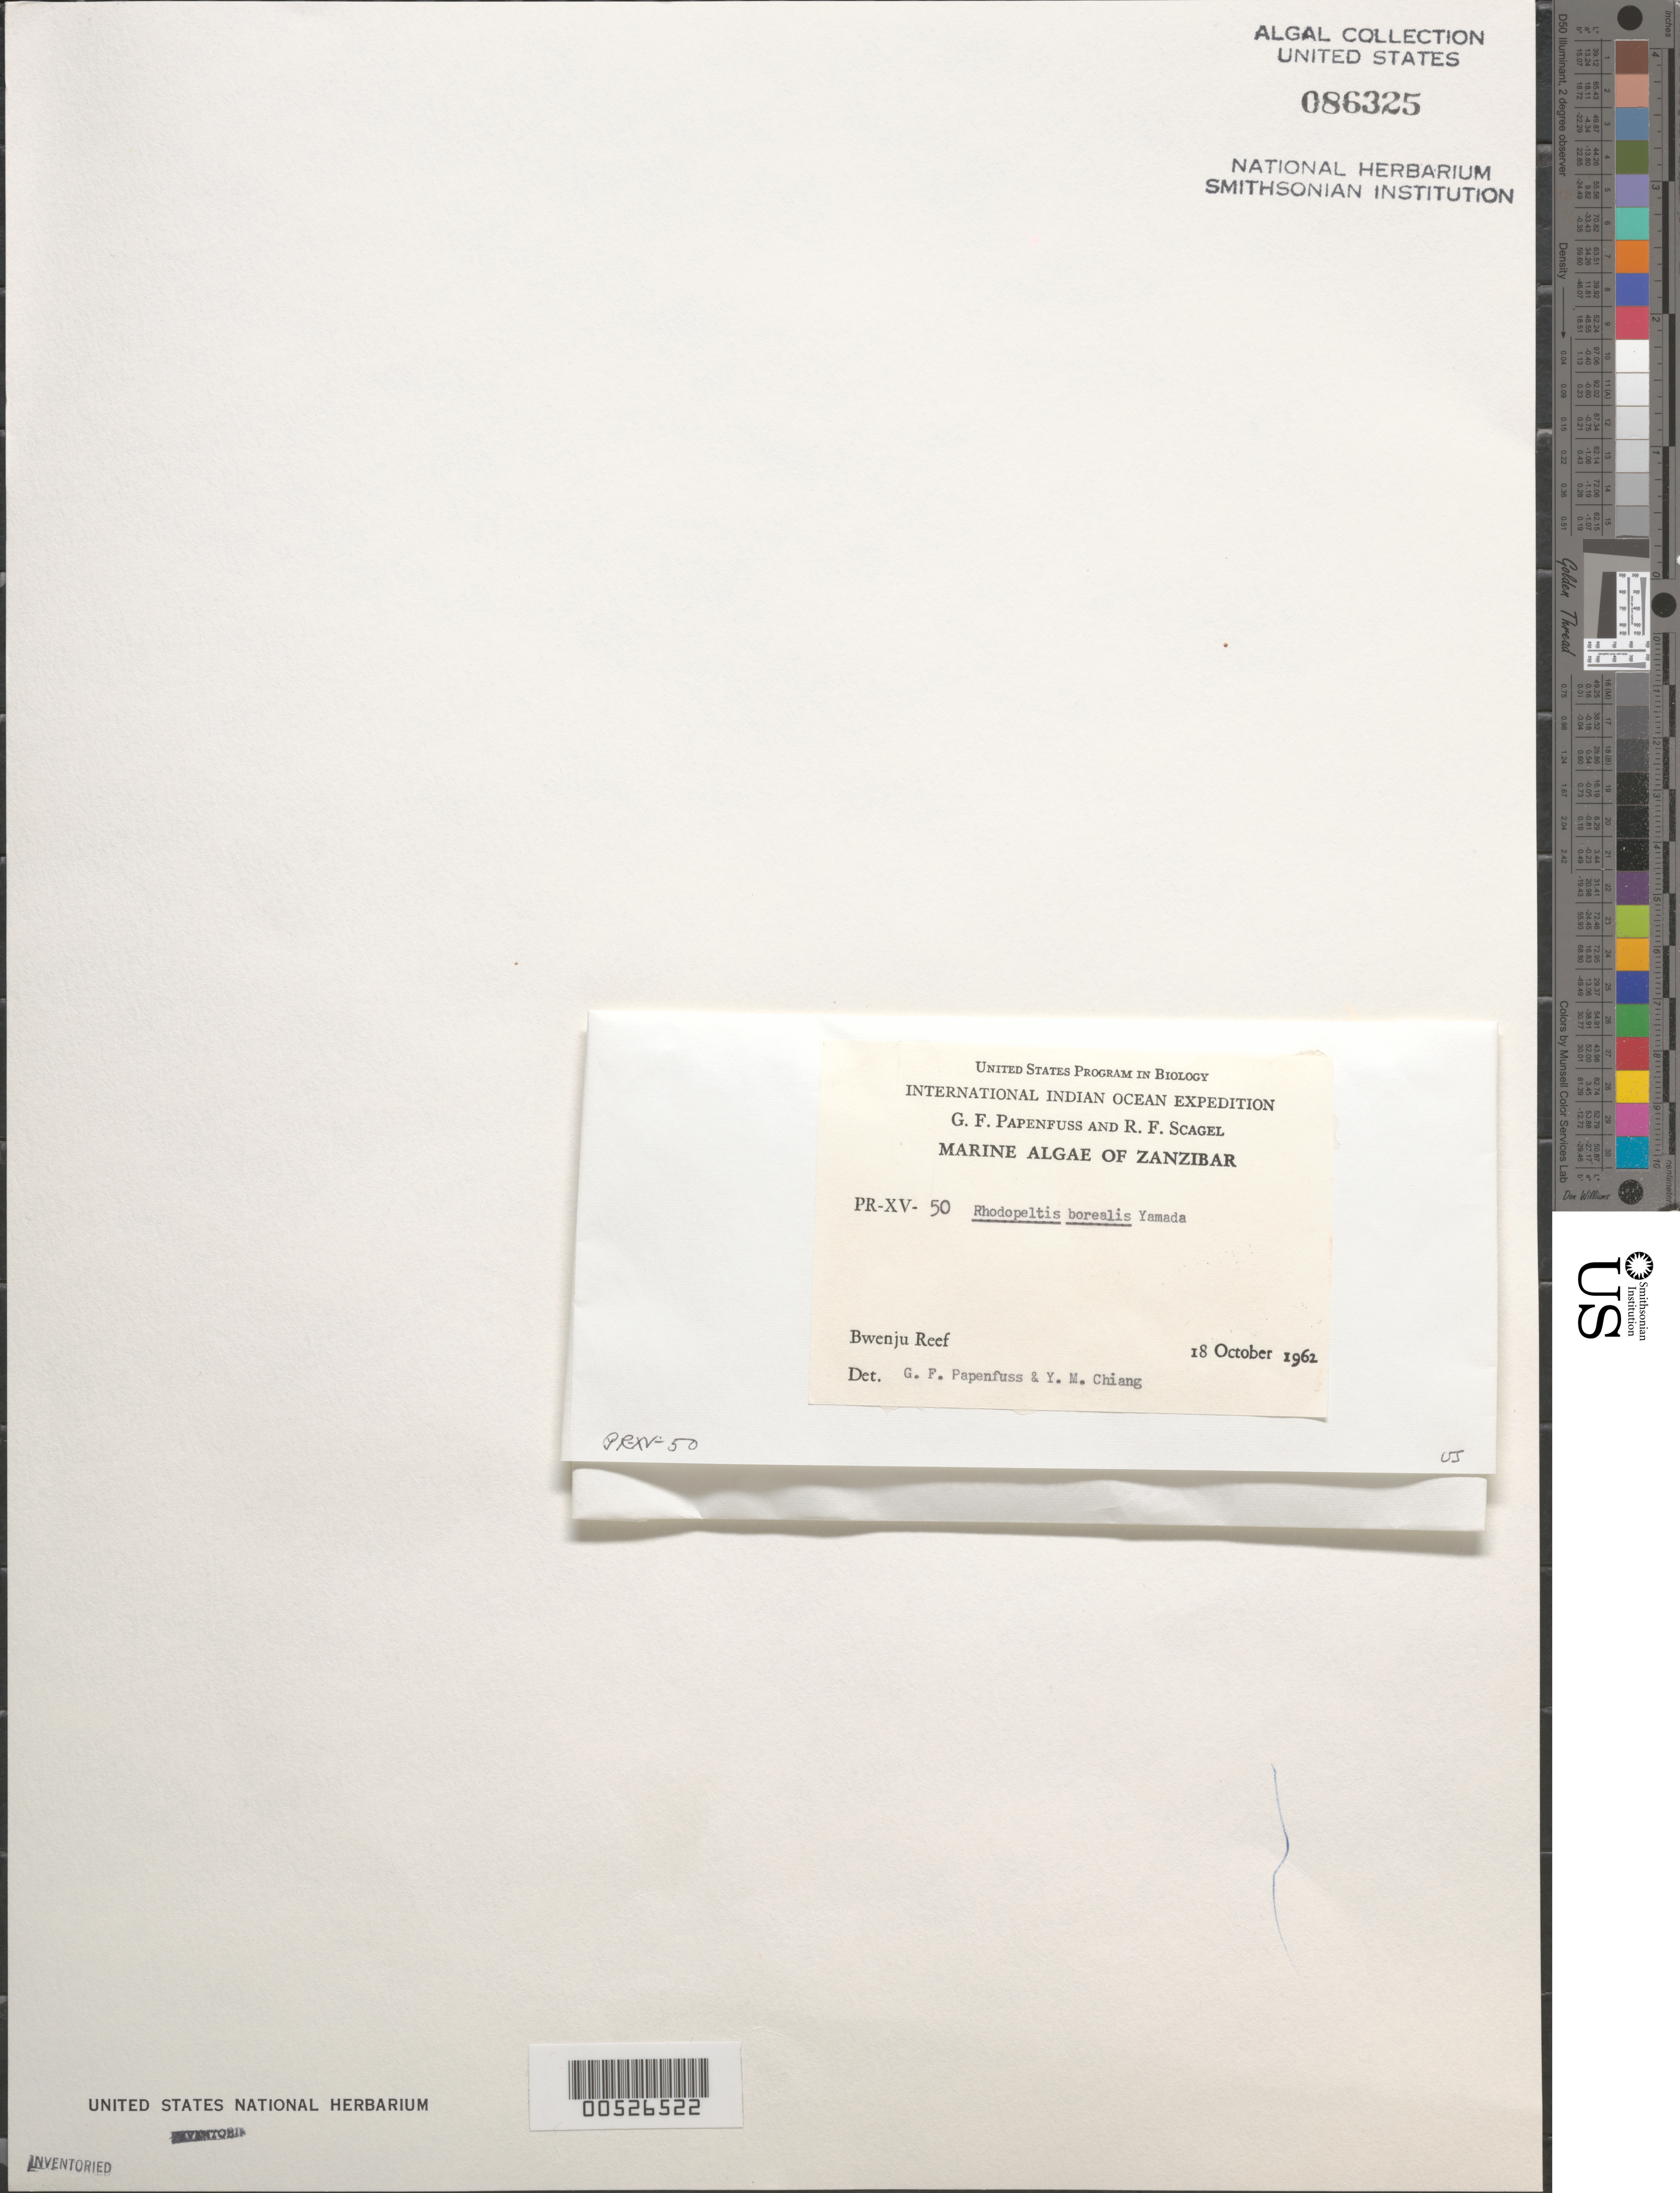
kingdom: Plantae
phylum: Rhodophyta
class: Florideophyceae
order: Gigartinales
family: Dumontiaceae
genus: Rhodopeltis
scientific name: Rhodopeltis borealis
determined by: Papenfuss, G. F.; Chiang, Y. M.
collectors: G. Papenfuss & R. F. Scagel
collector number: PR-XV-50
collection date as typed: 18 Oct 1962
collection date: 1962-10-18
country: Tanzania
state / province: Zanzibar Central/South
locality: Bwenju Reef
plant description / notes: International Indian Ocean Expedition, 1962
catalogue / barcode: US 86325